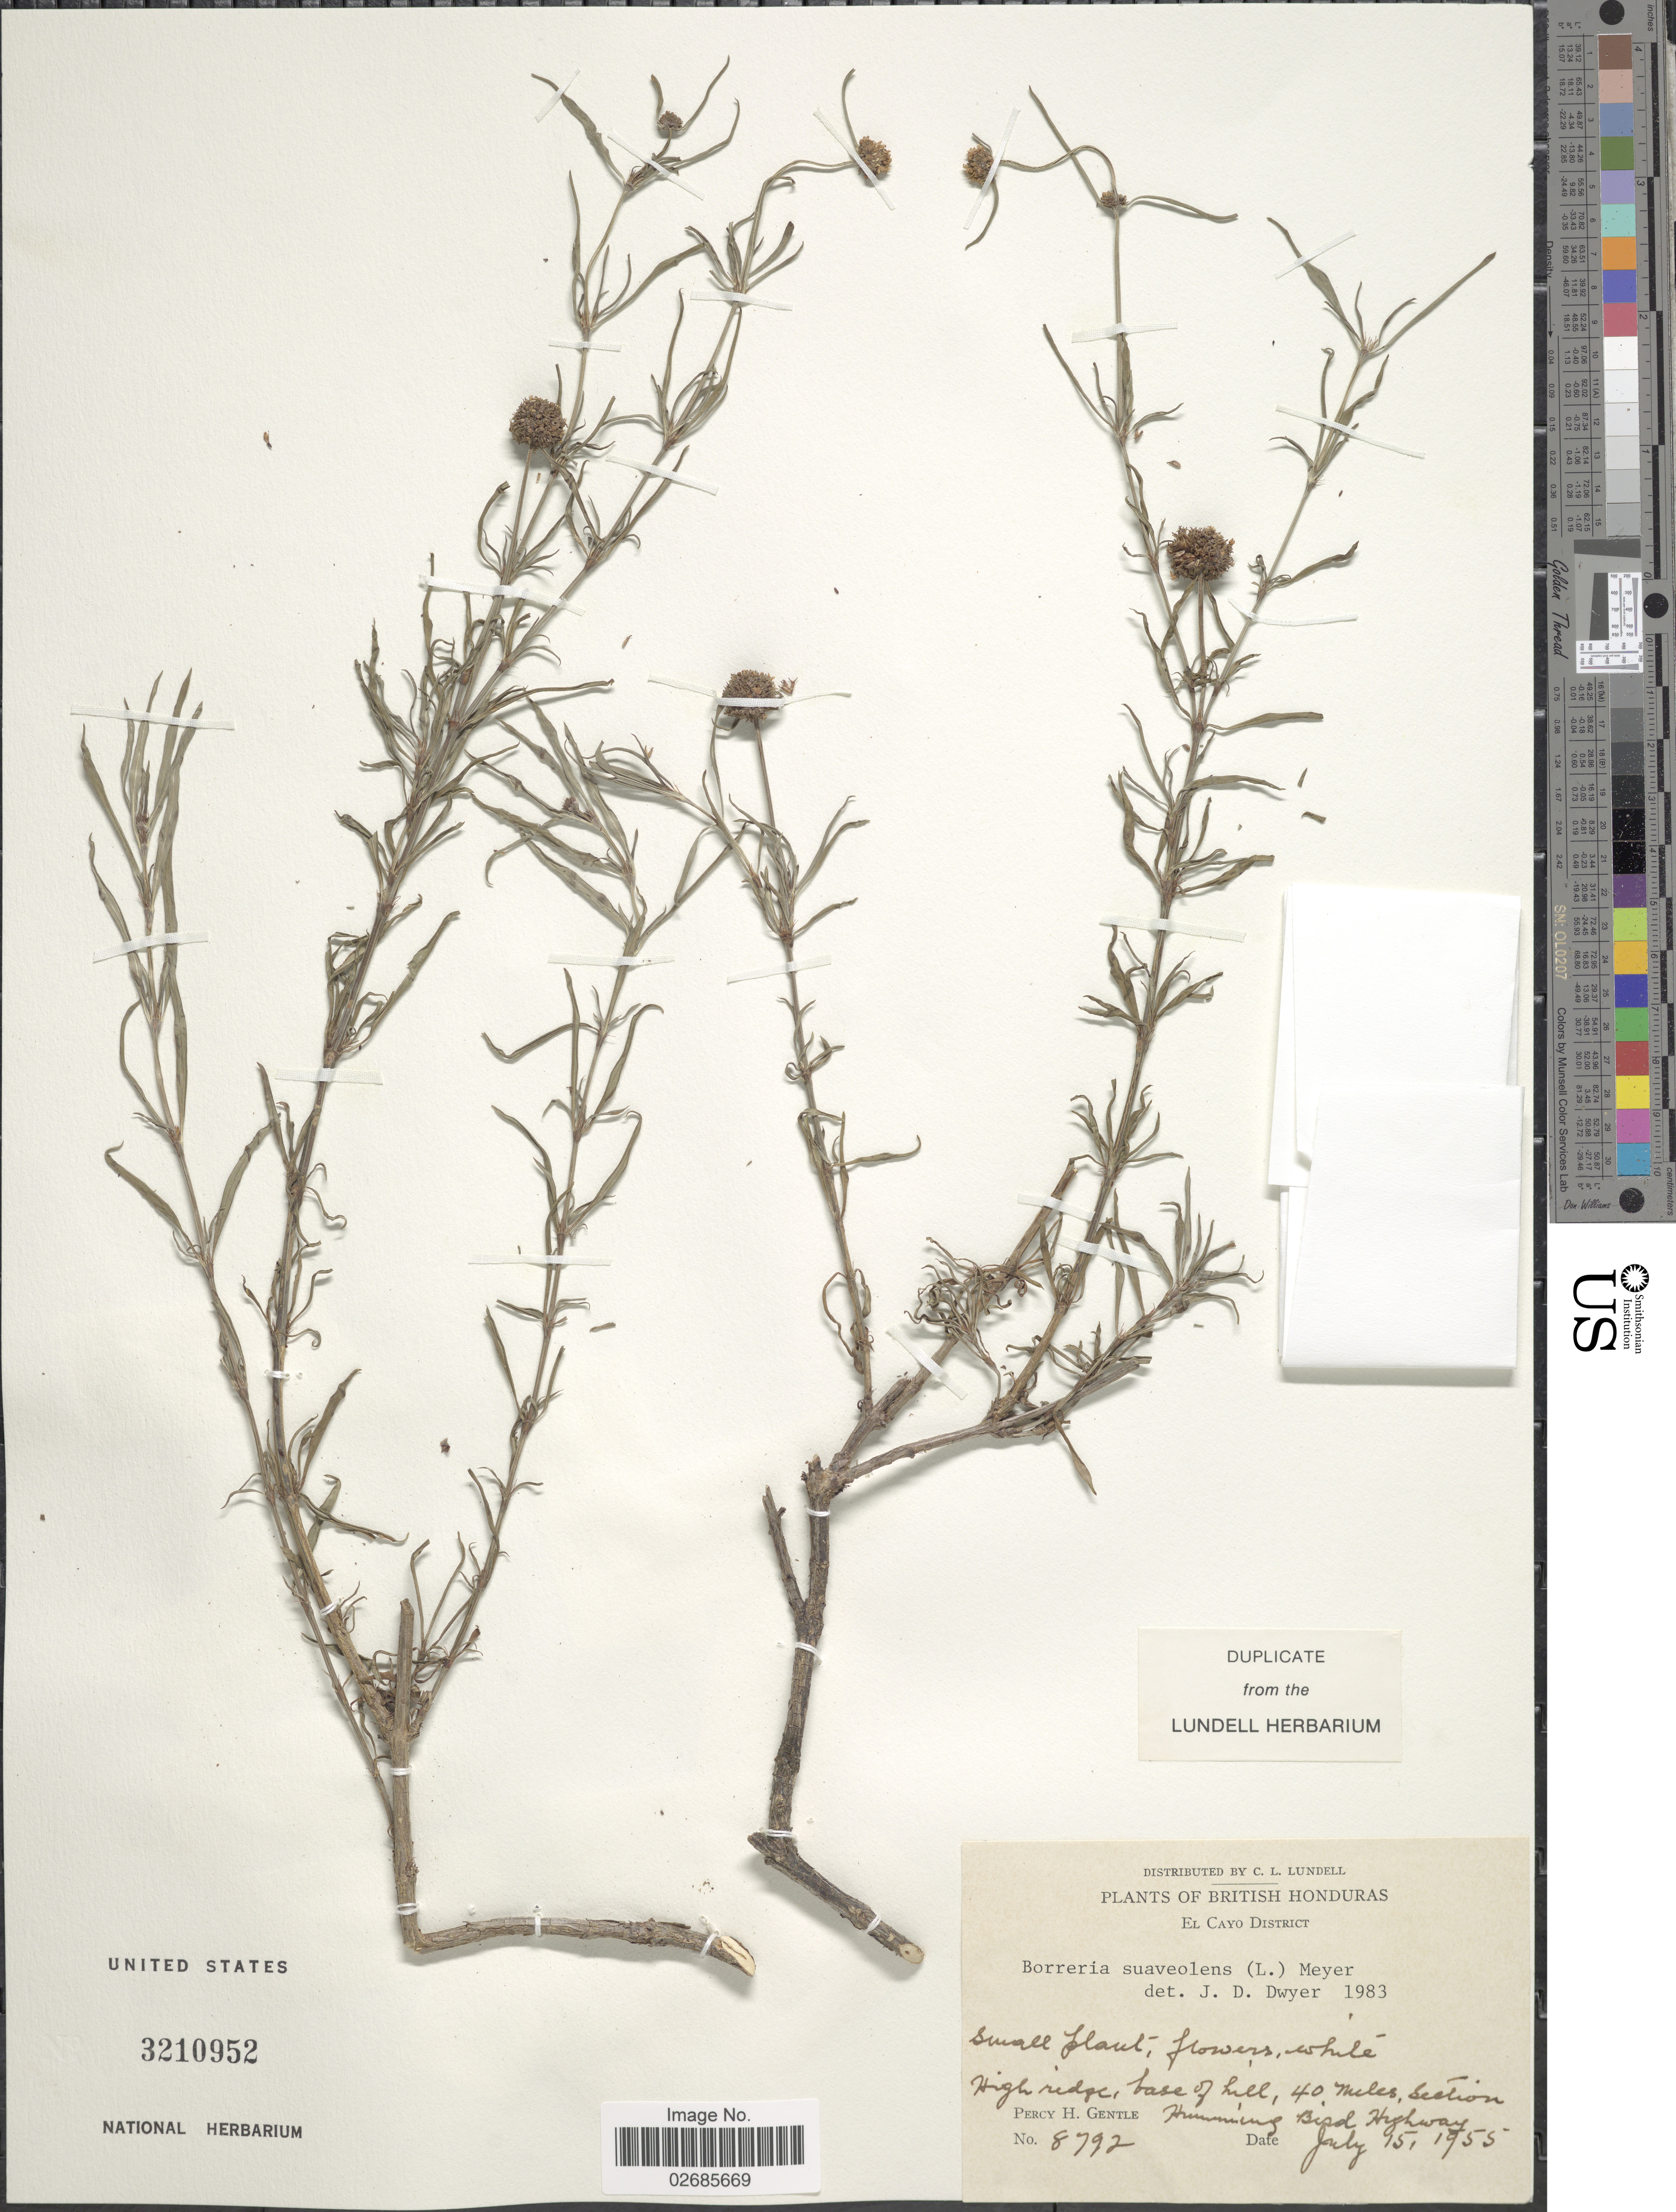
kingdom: Plantae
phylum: Tracheophyta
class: Magnoliopsida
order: Gentianales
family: Rubiaceae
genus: Borreria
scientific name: Borreria suaveolens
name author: G. Mey.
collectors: P. H. Gentle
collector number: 8792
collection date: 1955-07-15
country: Belize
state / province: Cayo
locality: British Honduras, El Cayo District, High ridge, base of hill, 40 miles, section Humming Bird Highway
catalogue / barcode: US 3210952